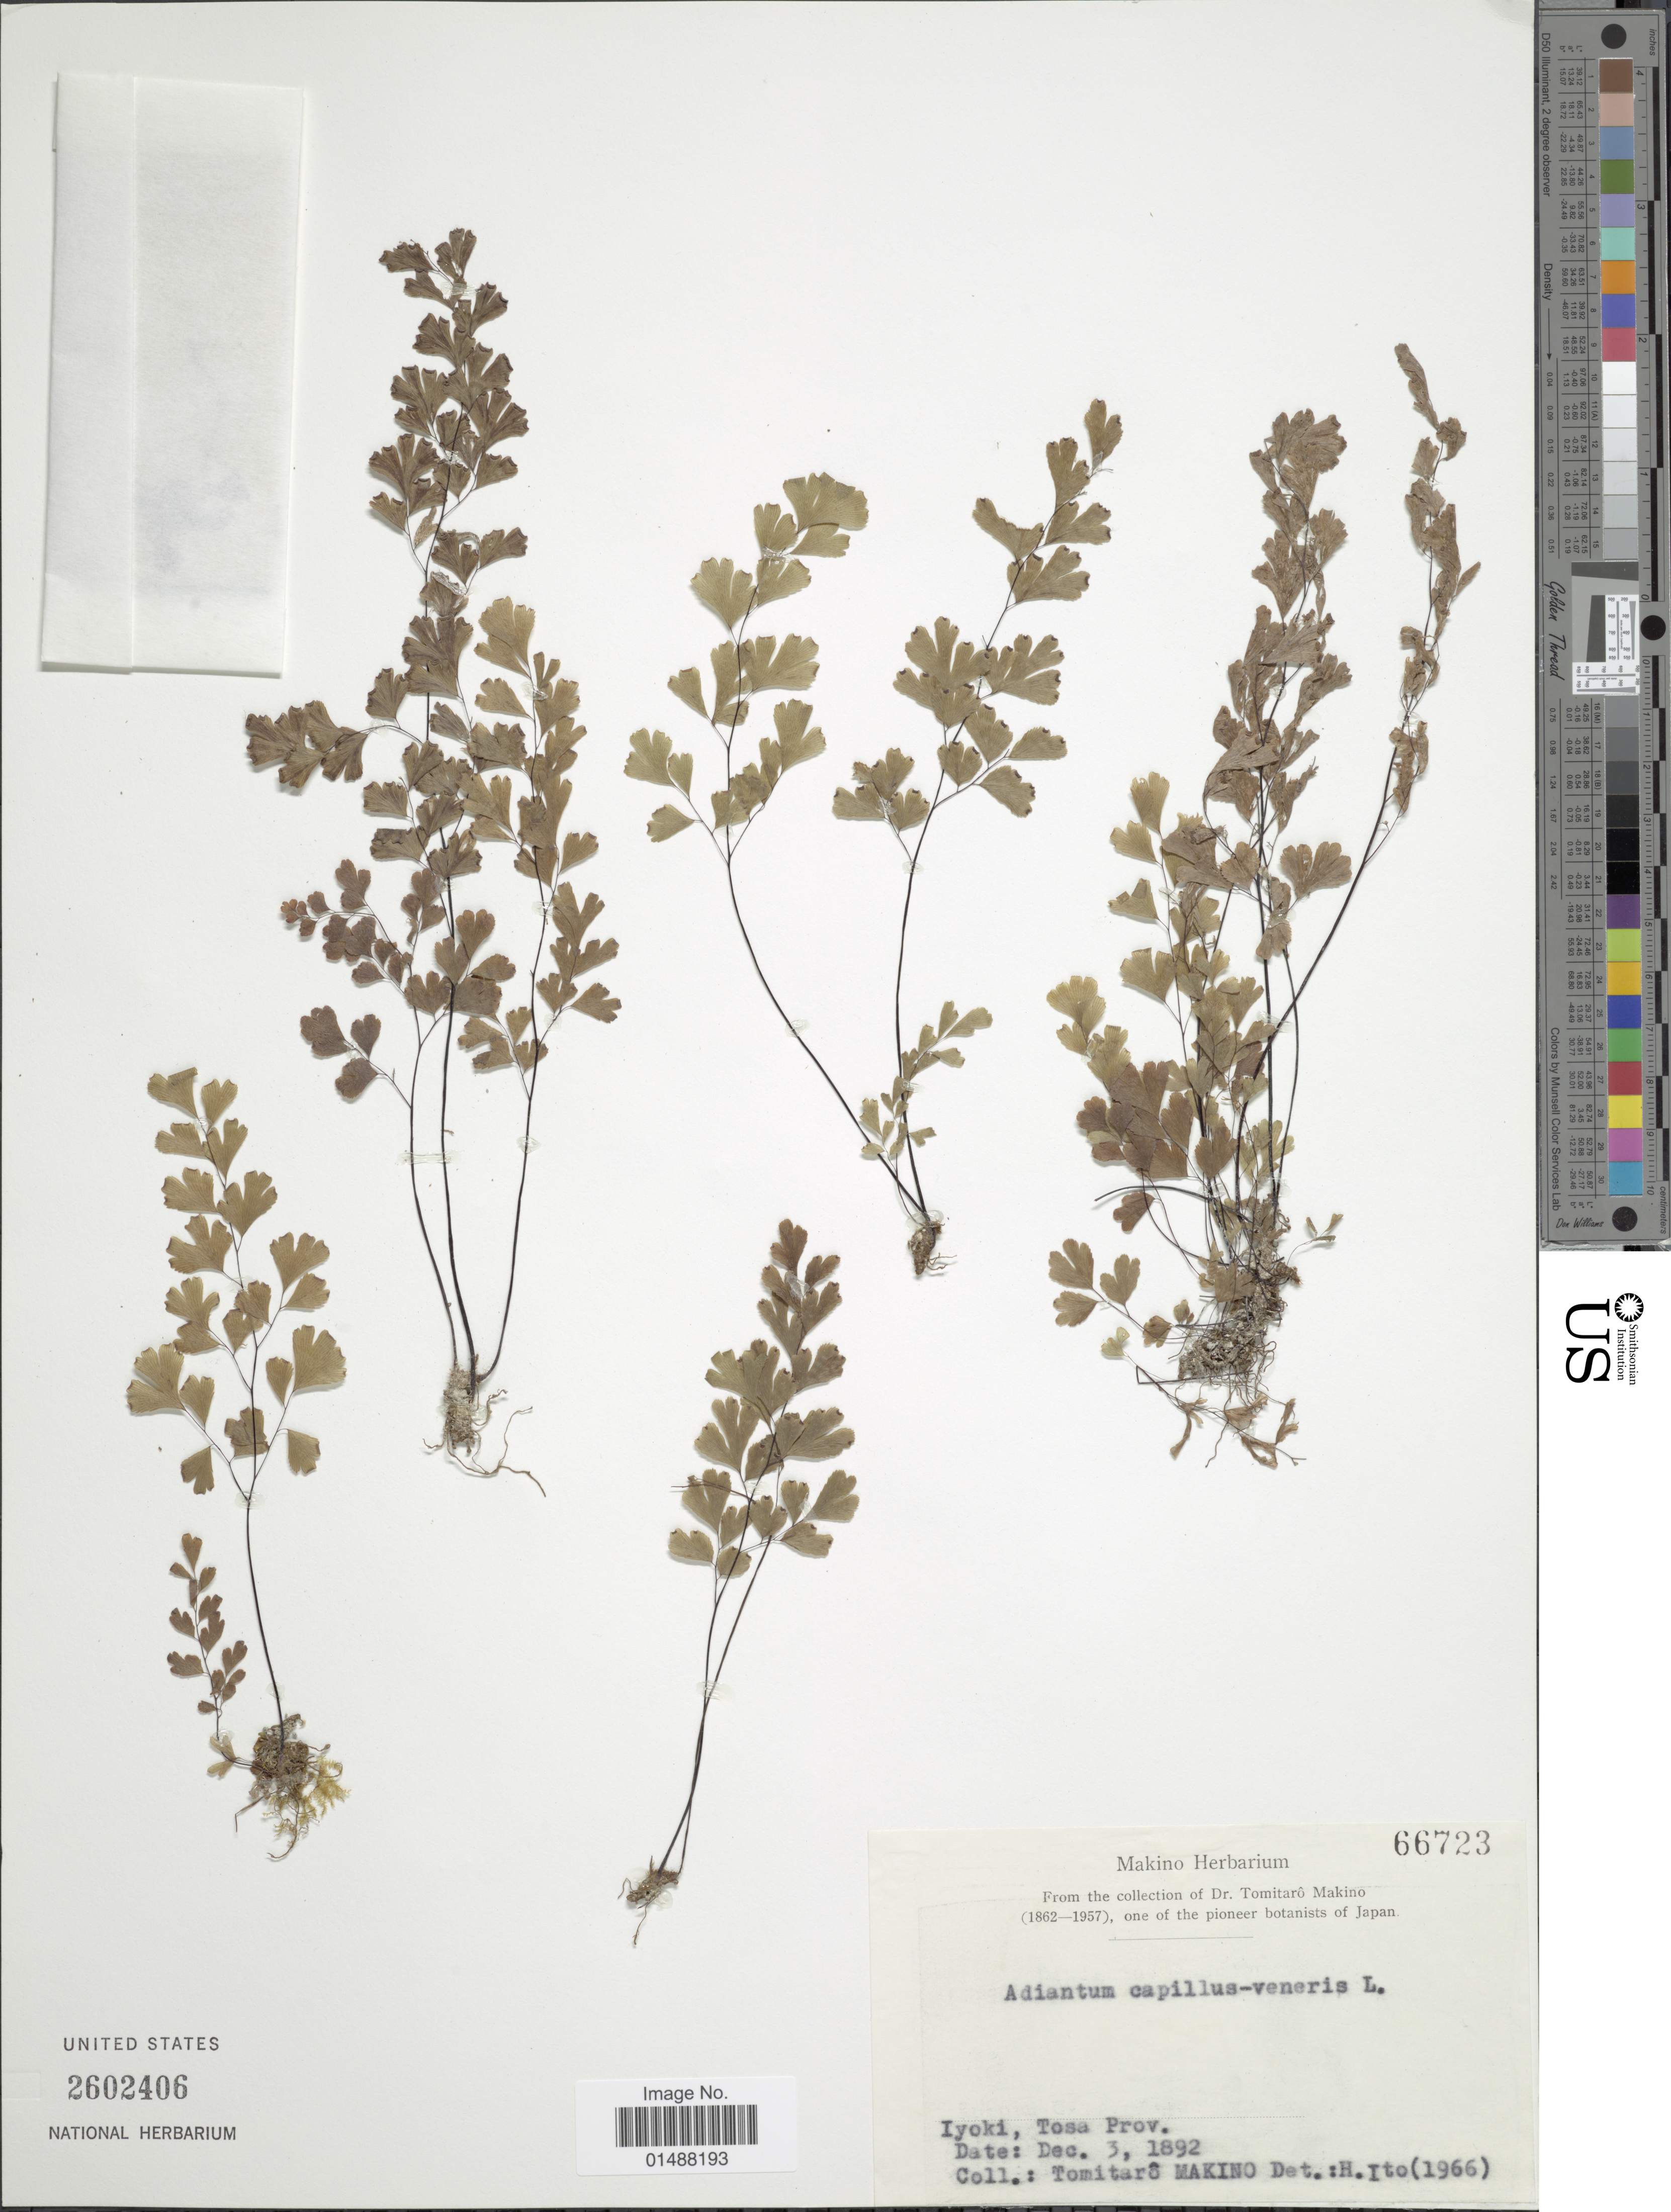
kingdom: Plantae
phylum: Tracheophyta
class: Polypodiopsida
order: Polypodiales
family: Pteridaceae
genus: Adiantum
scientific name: Adiantum capillus-veneris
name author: L.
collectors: T. Makino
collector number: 66723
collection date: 1892-12-03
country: Japan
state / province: Koti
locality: Iyoki, Tosa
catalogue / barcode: US 2602406